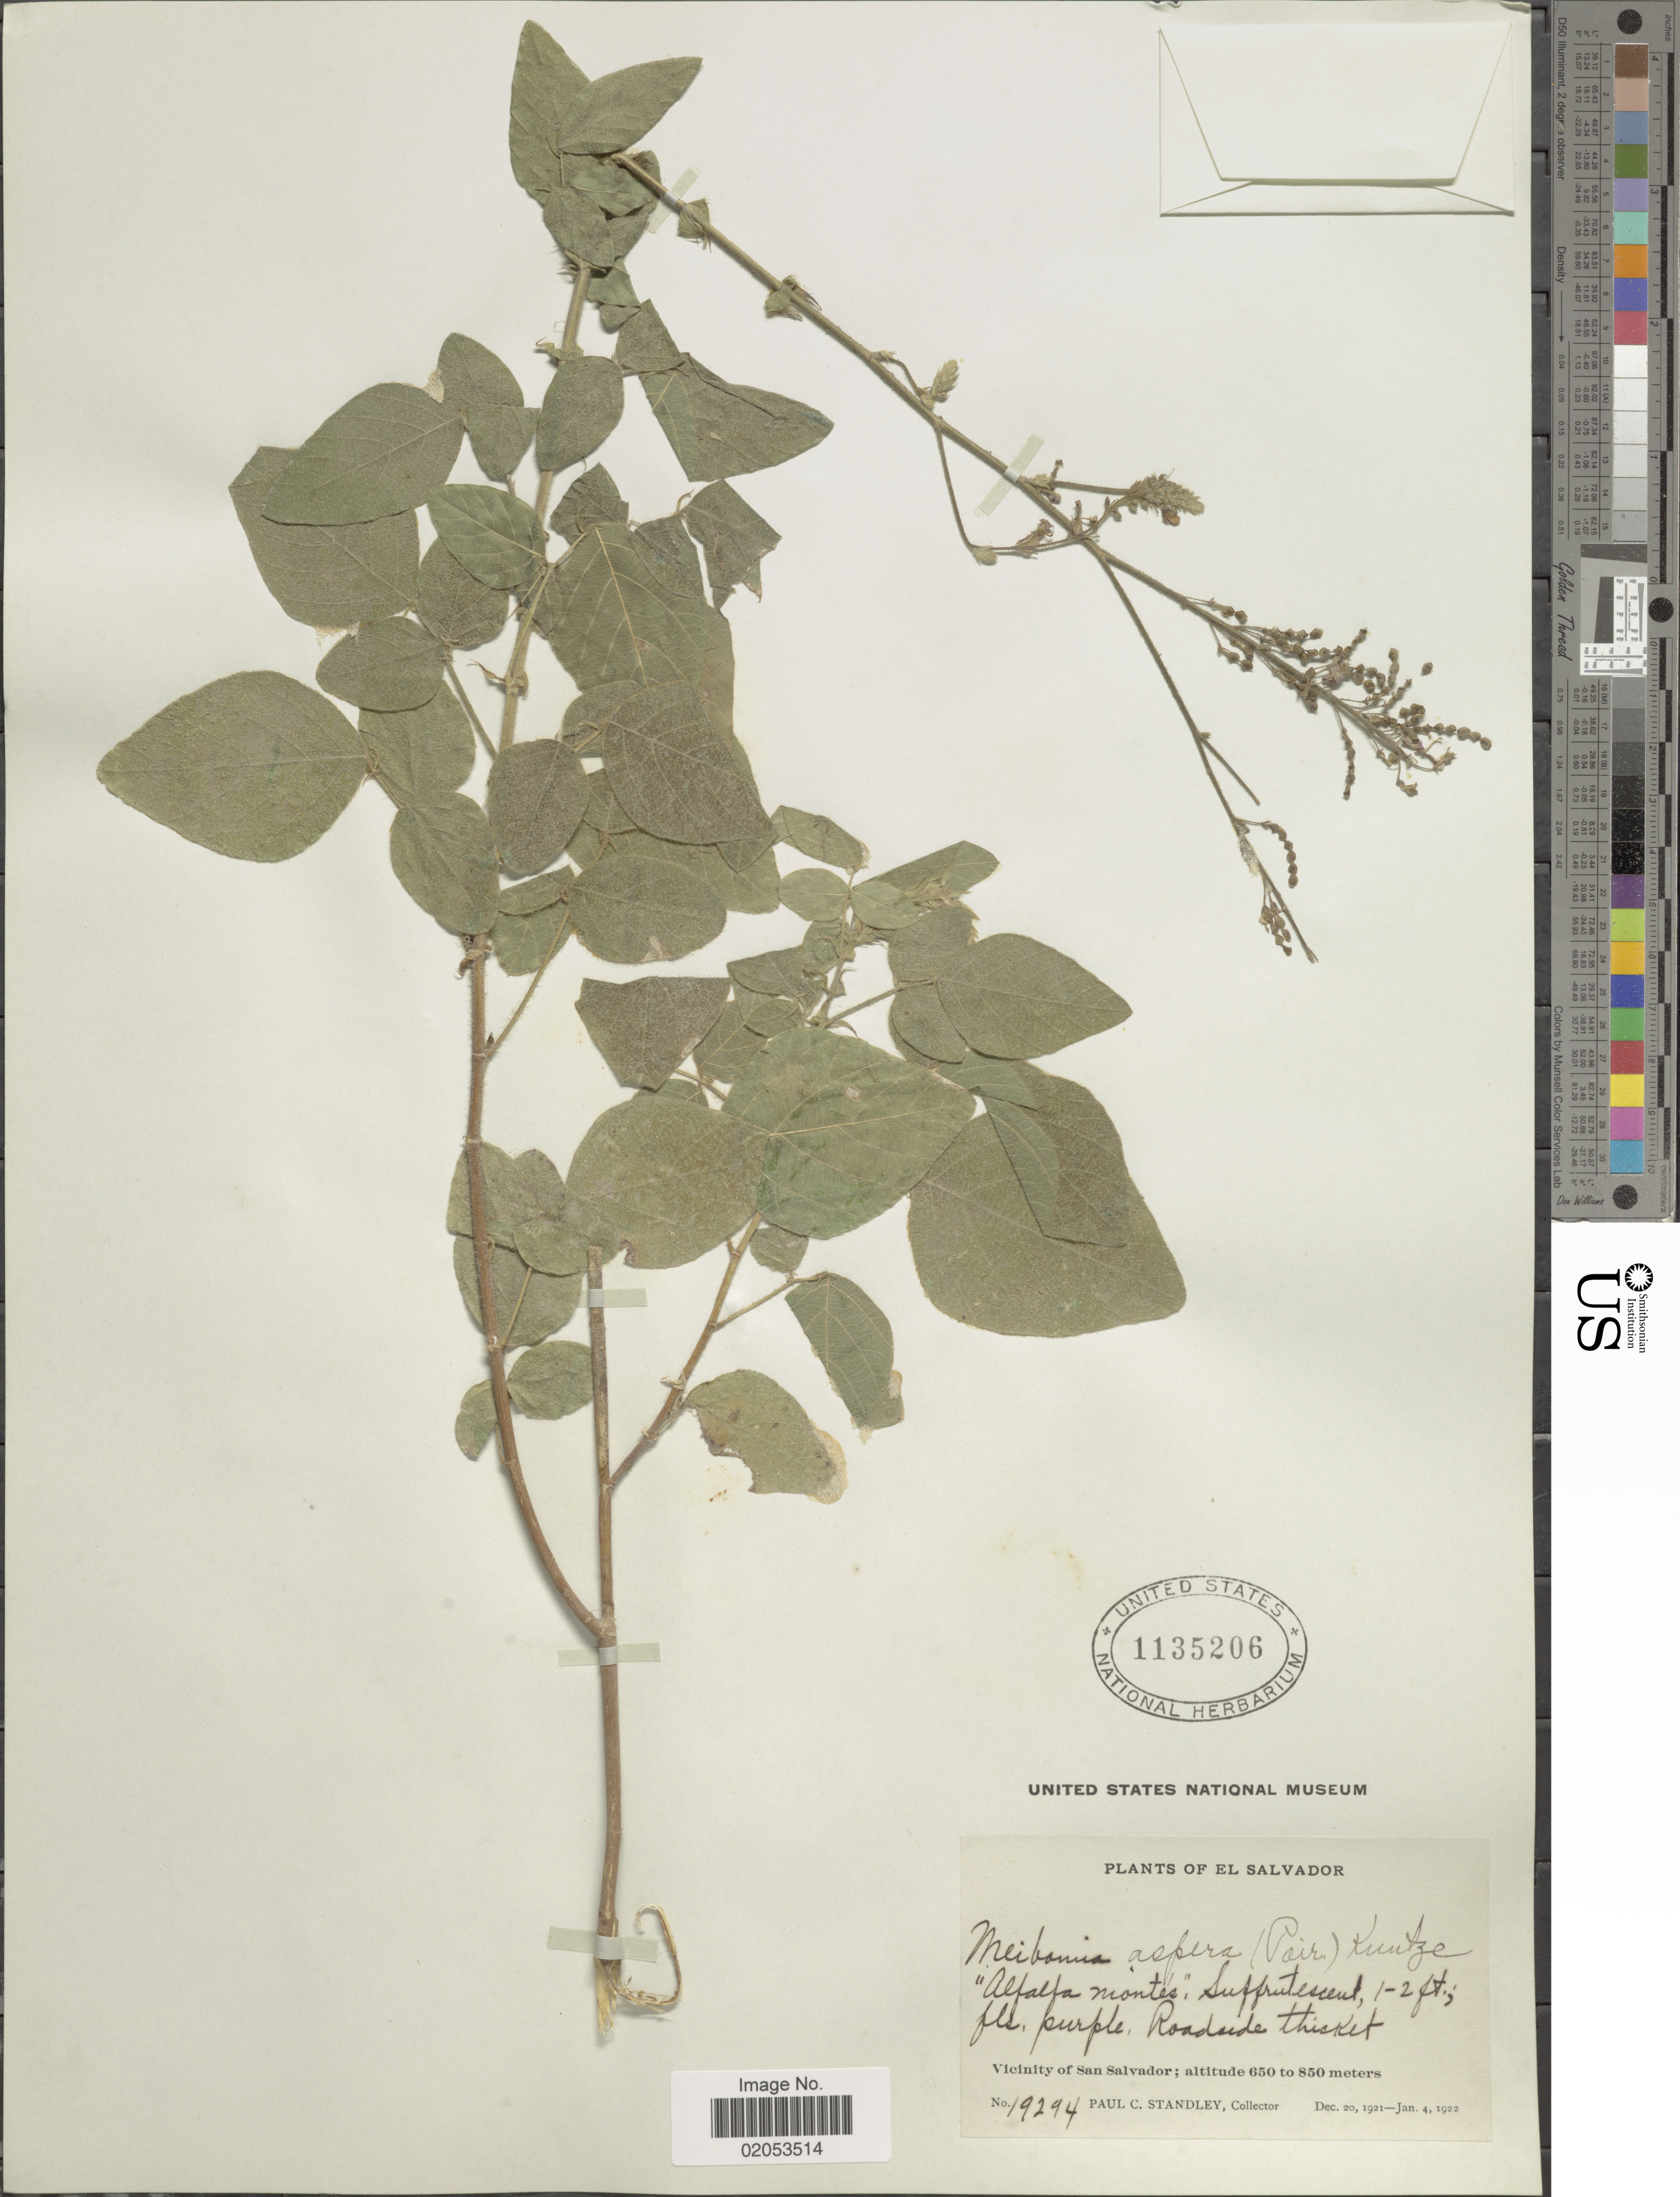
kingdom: Plantae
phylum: Tracheophyta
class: Magnoliopsida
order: Fabales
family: Fabaceae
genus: Desmodium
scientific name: Desmodium distortum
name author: (Aubl.) J.F. Macbr.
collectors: P. C. Standley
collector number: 19294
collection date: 1921-12-20/1922-01-04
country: El Salvador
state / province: San Salvador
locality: Roadside thicket, Vicinity of San Salvador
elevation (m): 650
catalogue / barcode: US 1135206